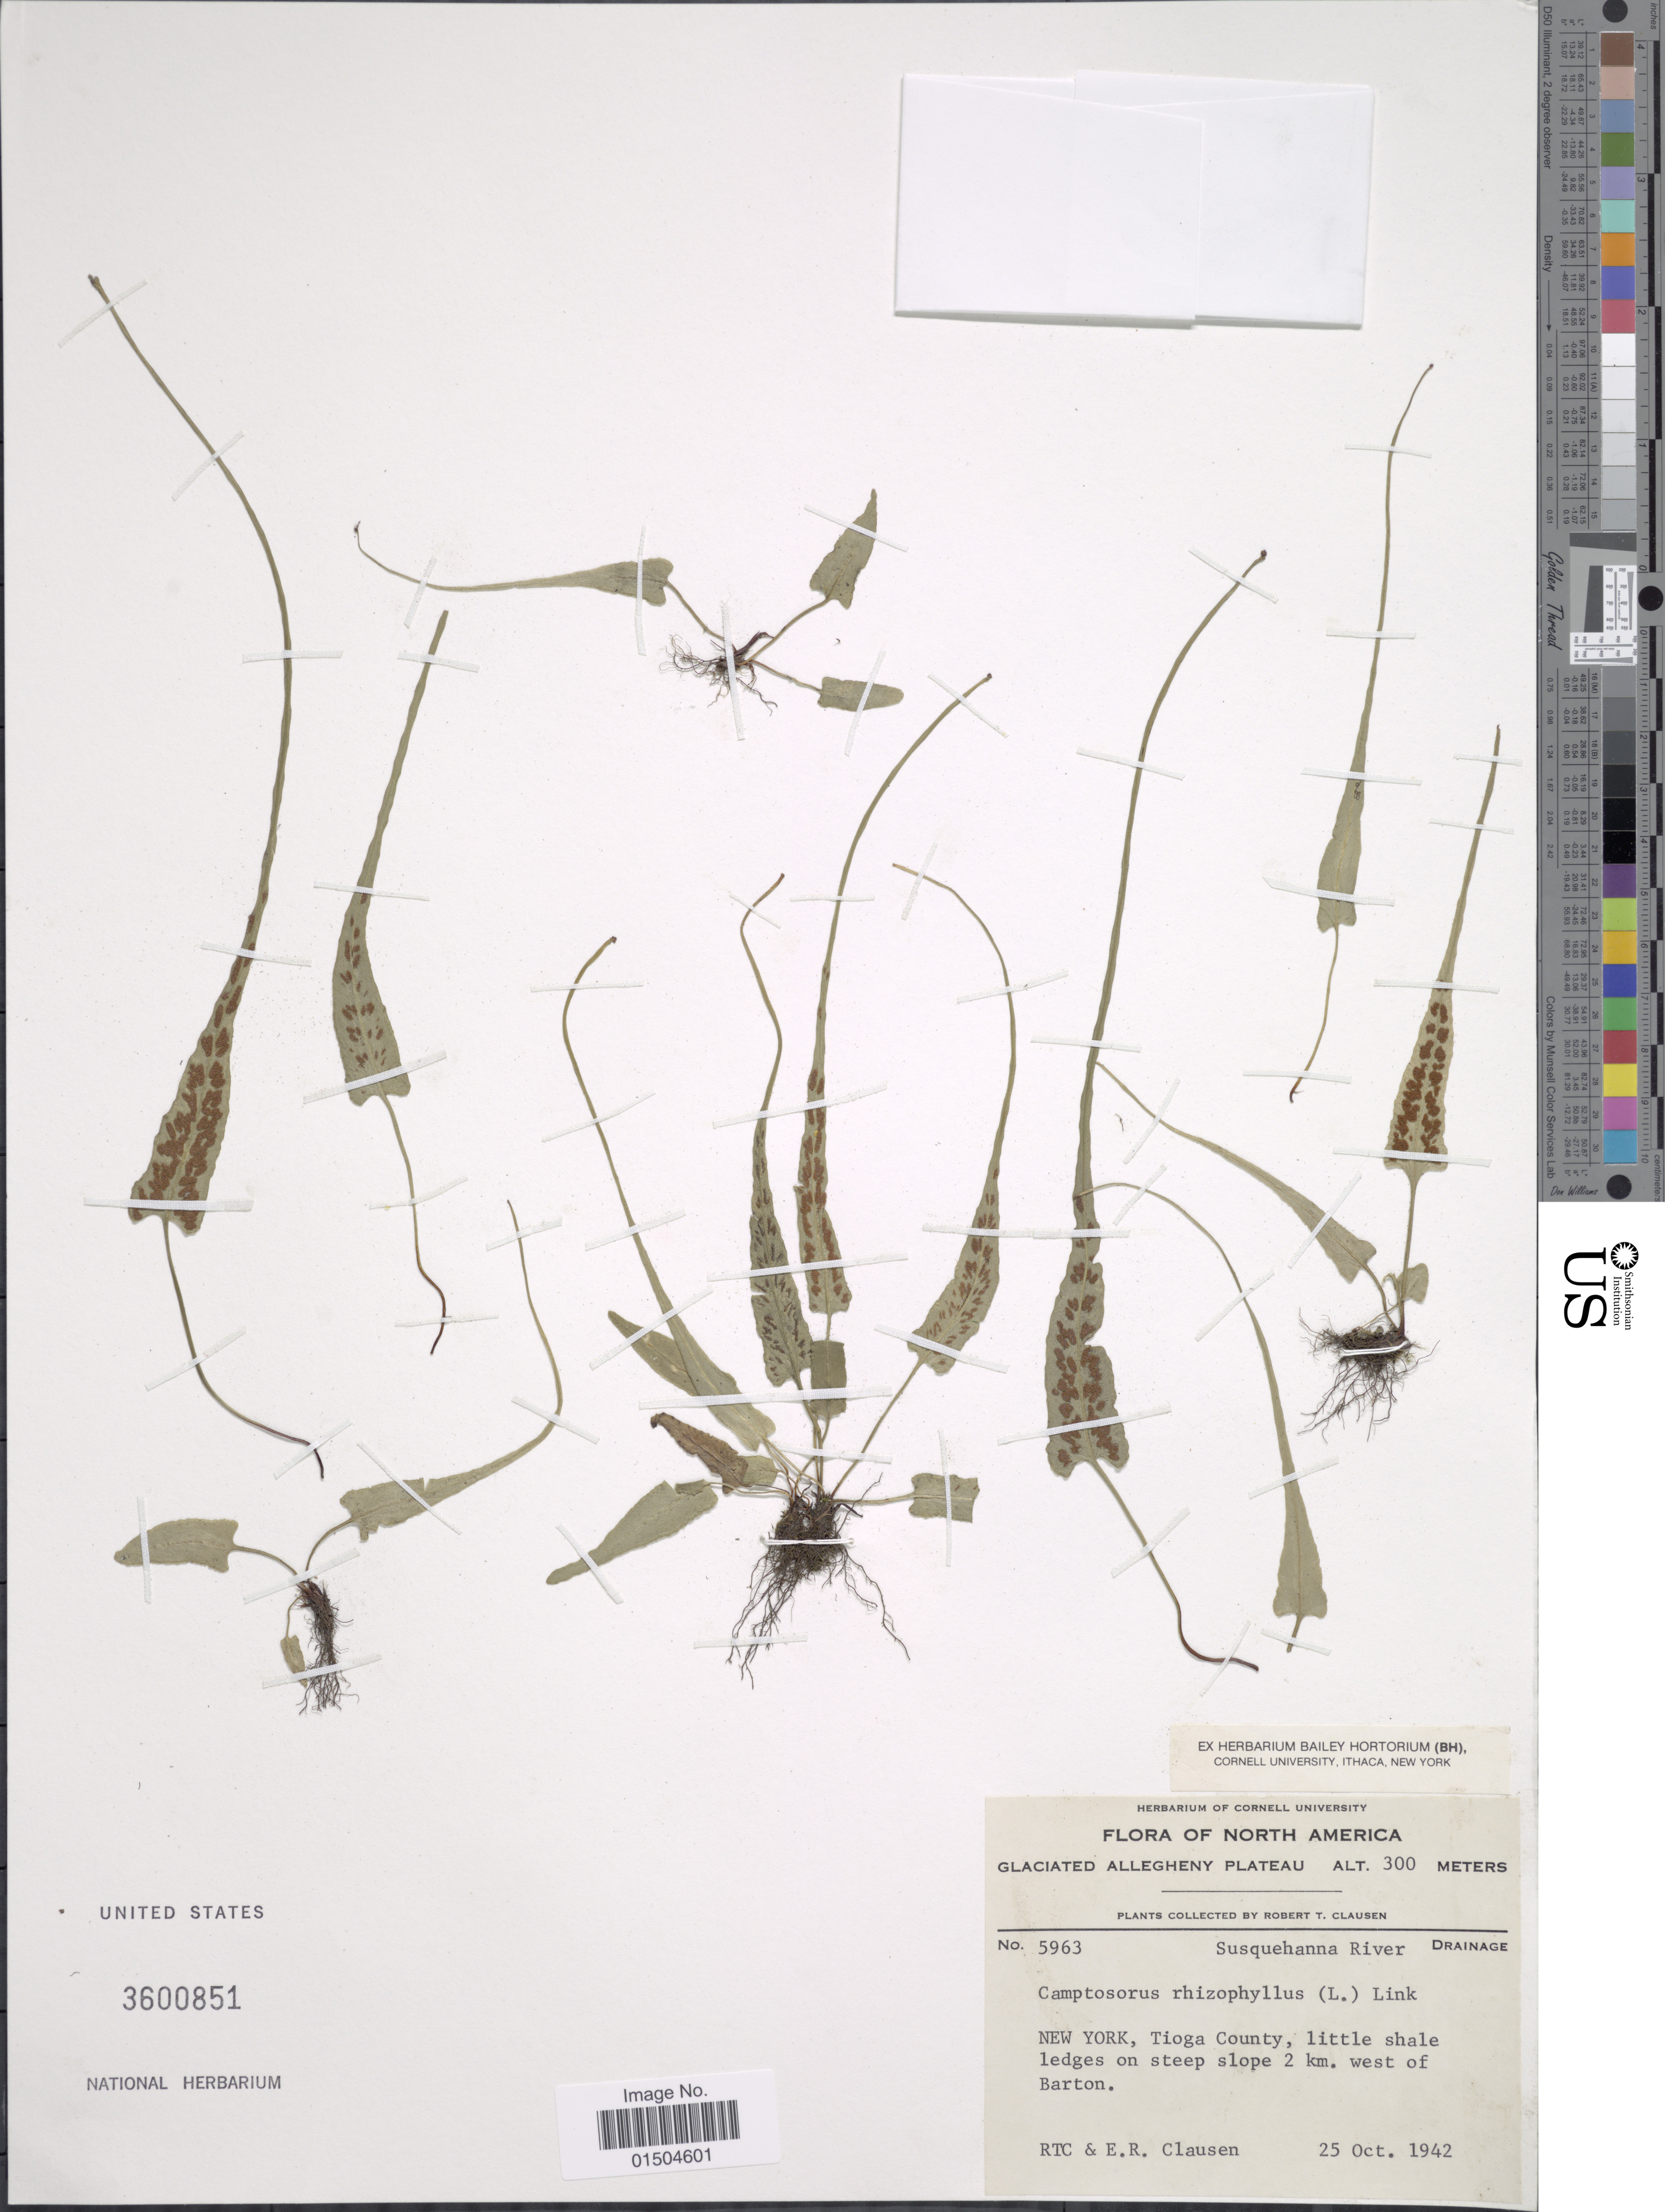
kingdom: Plantae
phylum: Tracheophyta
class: Polypodiopsida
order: Polypodiales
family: Aspleniaceae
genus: Asplenium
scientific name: Asplenium rhizophyllum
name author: L.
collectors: R. T. Clausen & E. Clausen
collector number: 5963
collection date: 1942-10-25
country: United States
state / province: New York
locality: Glaciated Allegheny Plateau. Tioga County, little shale ledges on steep slope 2 km. west of Barton.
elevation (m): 300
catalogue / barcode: US 3600851